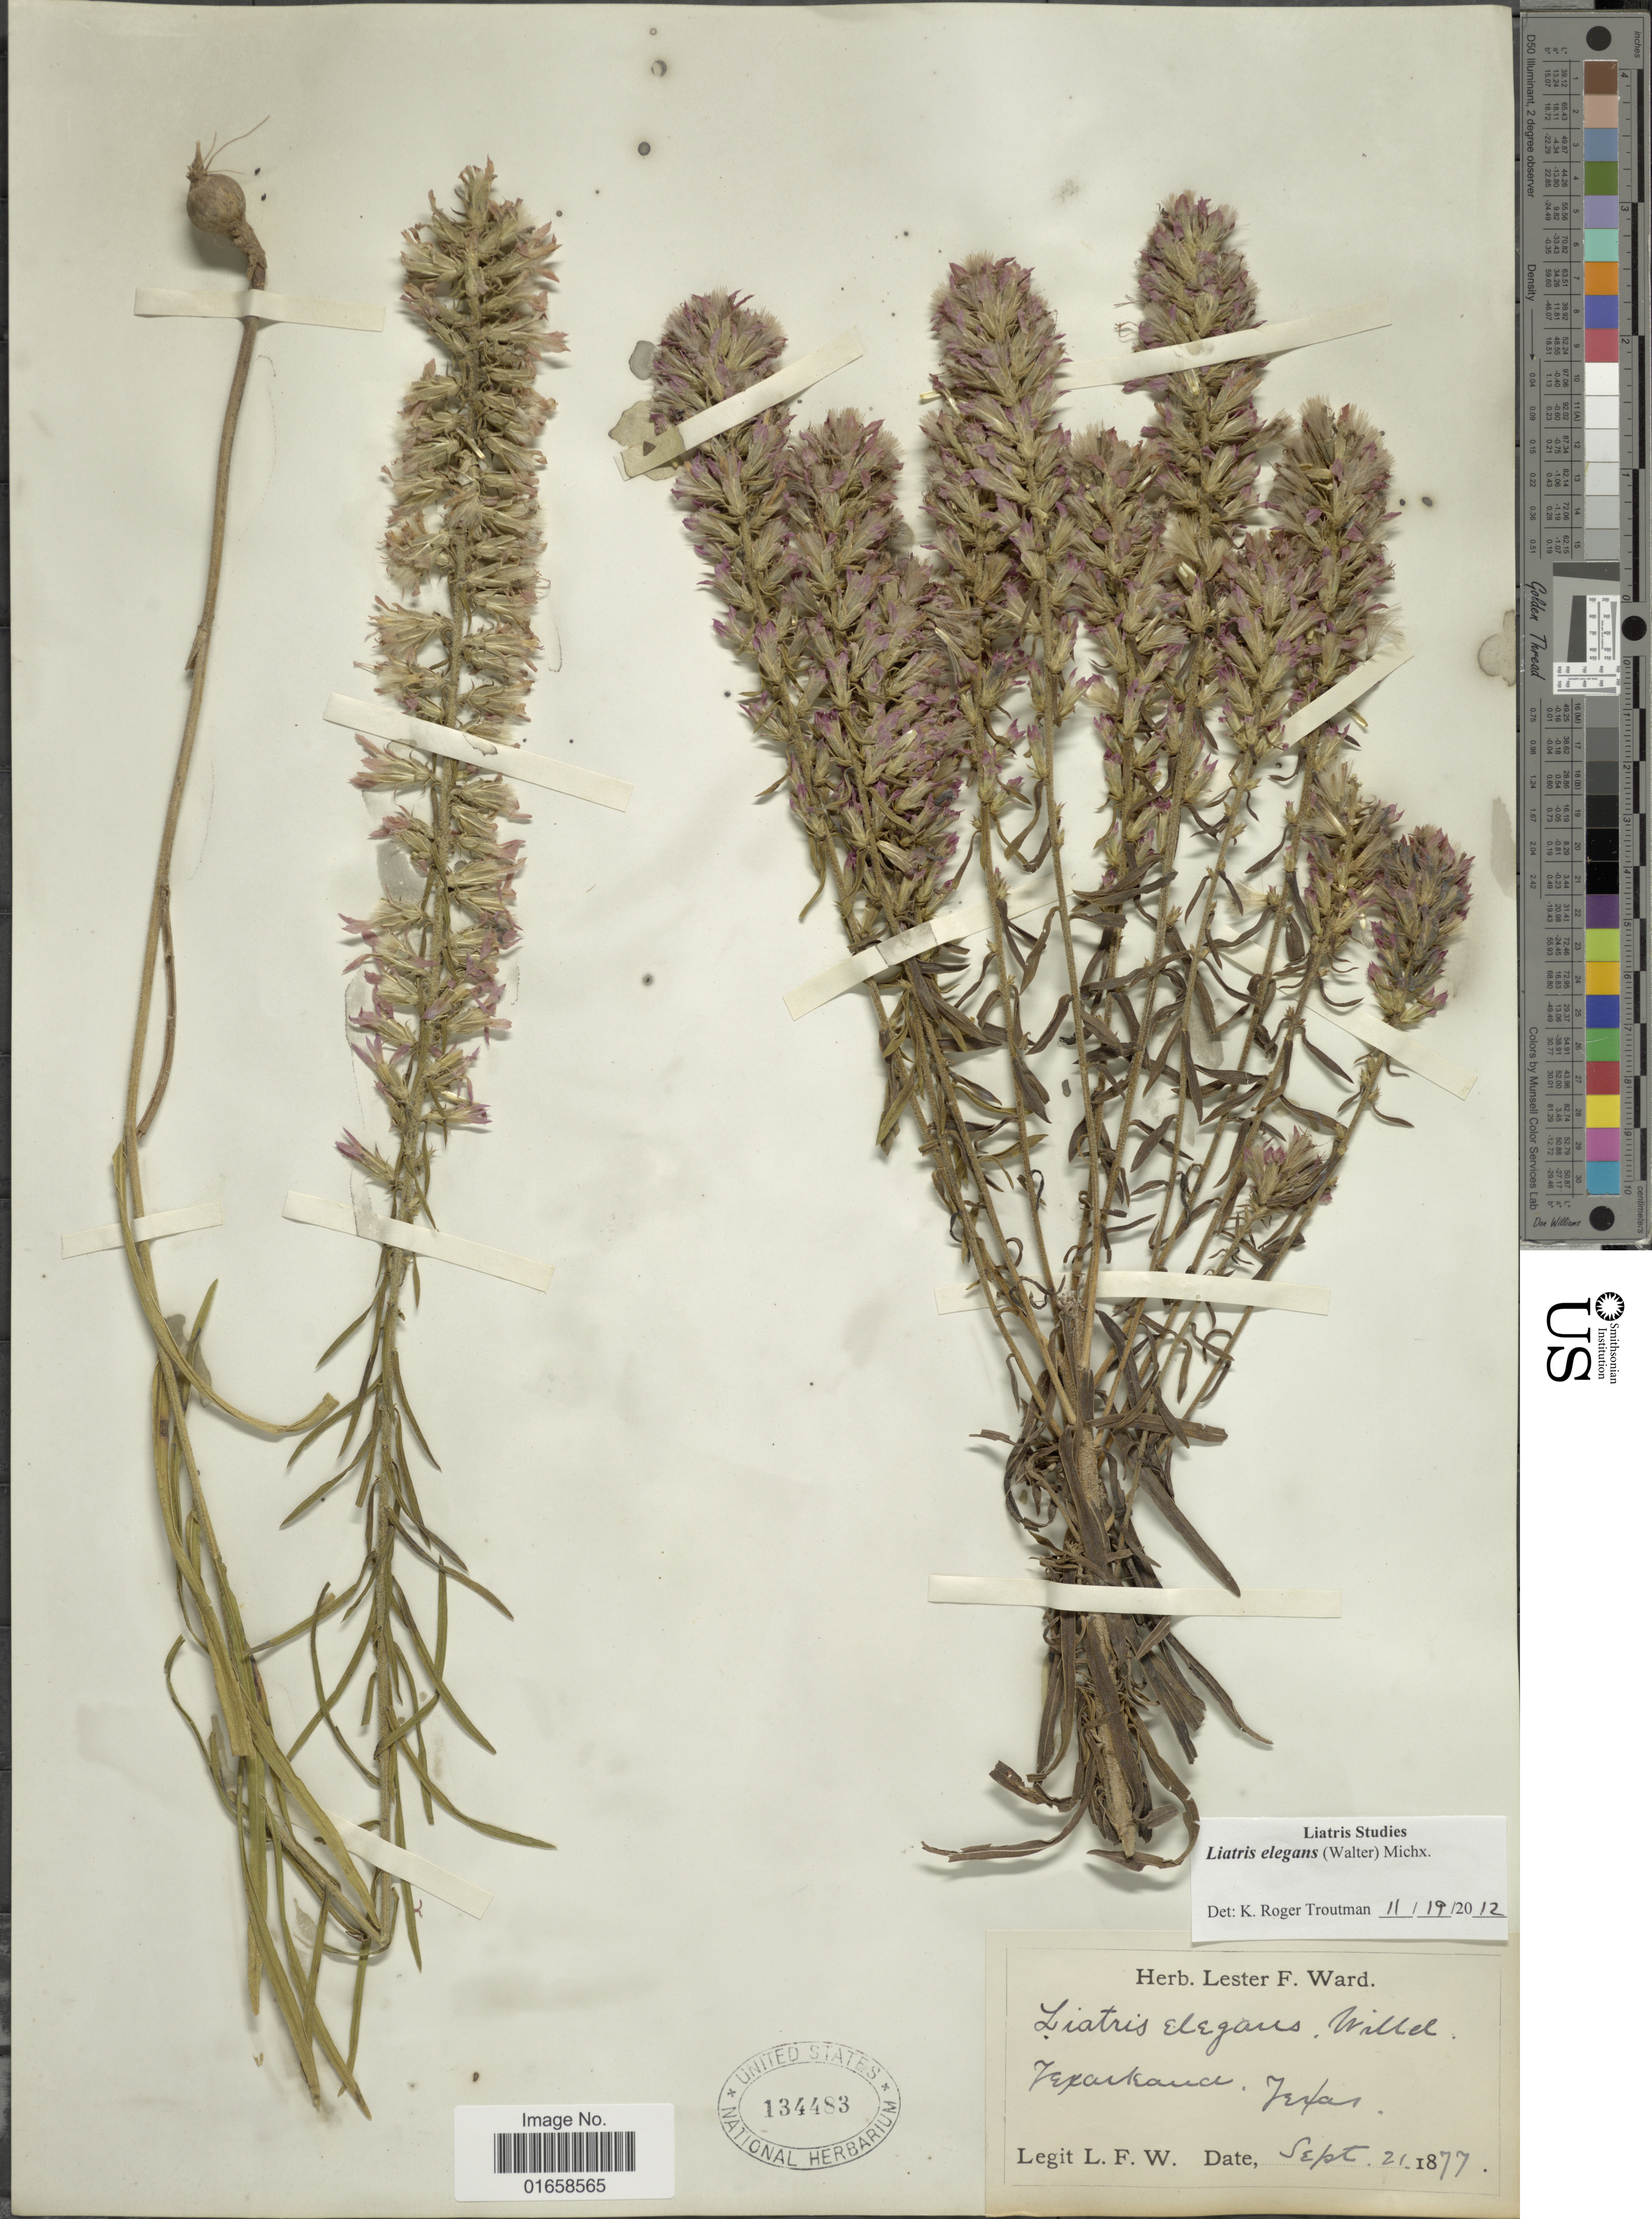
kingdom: Plantae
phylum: Tracheophyta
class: Magnoliopsida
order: Asterales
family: Asteraceae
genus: Liatris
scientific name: Liatris elegans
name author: (Walter) Michx.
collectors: L. F. Ward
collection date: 1877-09-21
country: United States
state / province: Texas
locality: Texarkana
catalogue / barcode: US 134483